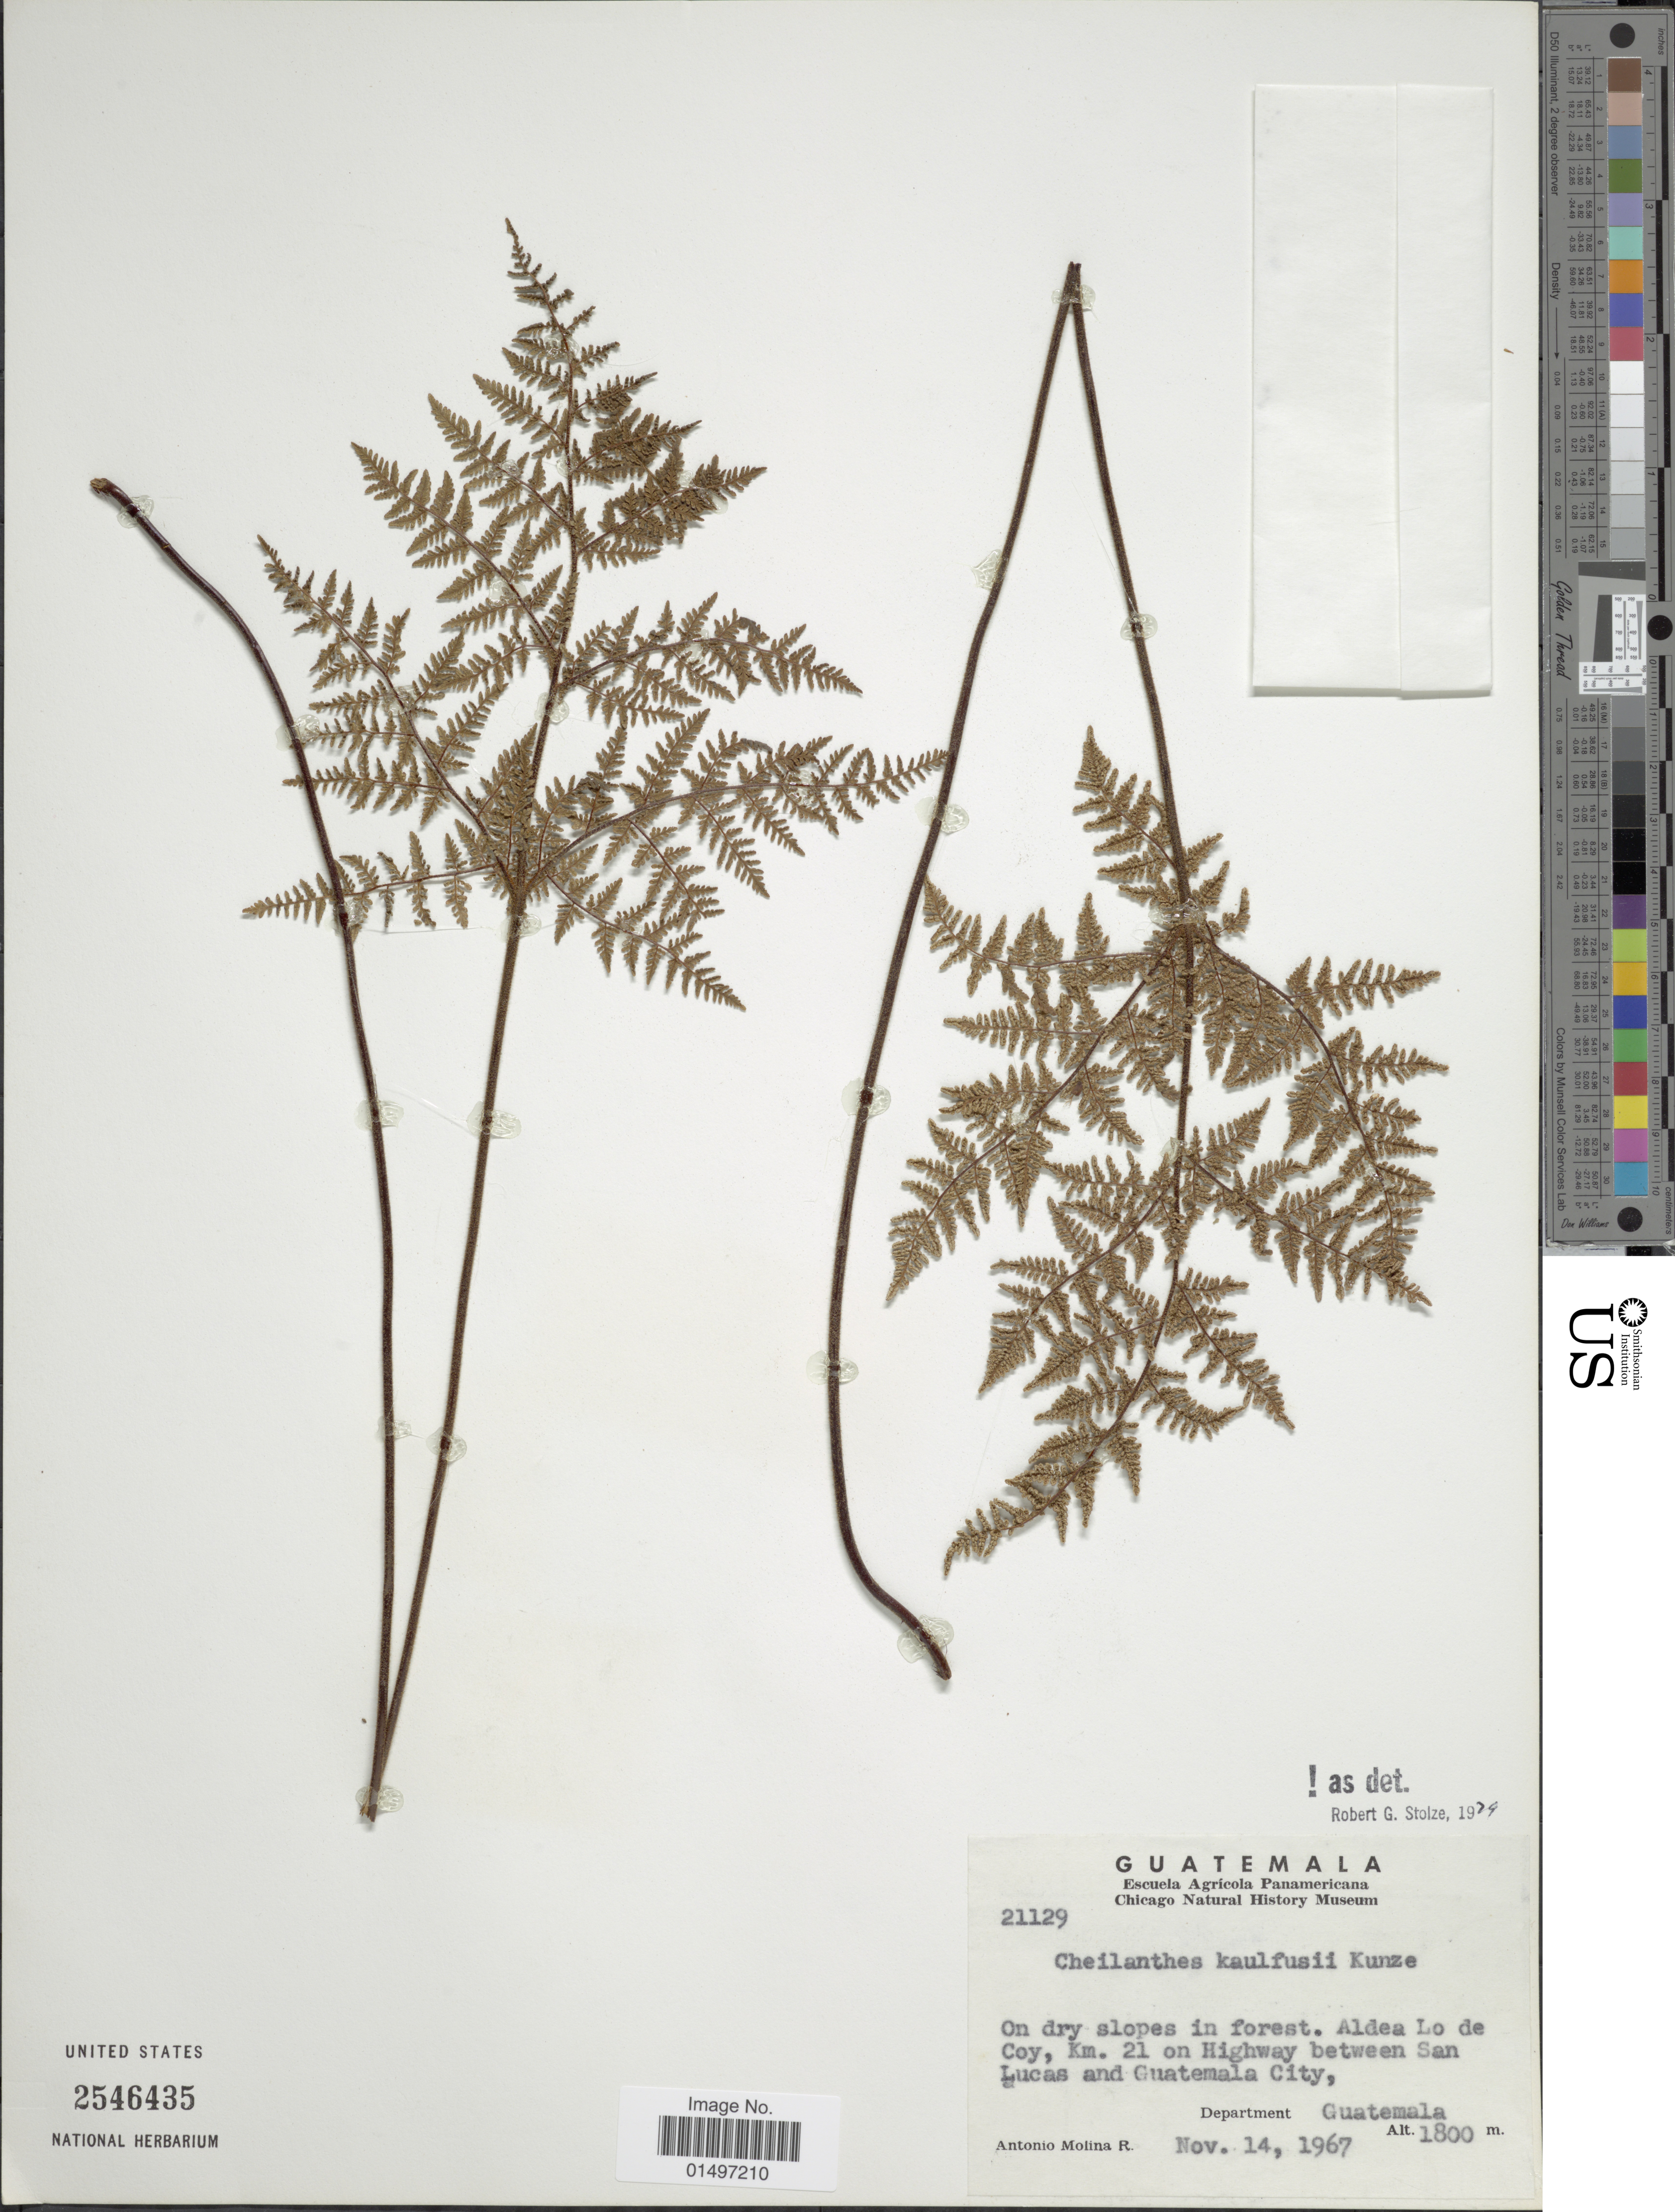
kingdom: Plantae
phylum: Tracheophyta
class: Polypodiopsida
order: Polypodiales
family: Pteridaceae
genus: Gaga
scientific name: Gaga kaulfussii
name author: (Kunze) Fay W. Li & Windham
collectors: A. Molina R.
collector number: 21129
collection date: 1967-11-14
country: Guatemala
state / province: Guatemala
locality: Guatemala, Department Guatemala, Aldea Lo de Coy, Km. 21 on highway between San Lucas and Guatemala City.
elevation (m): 1800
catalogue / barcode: US 2546435